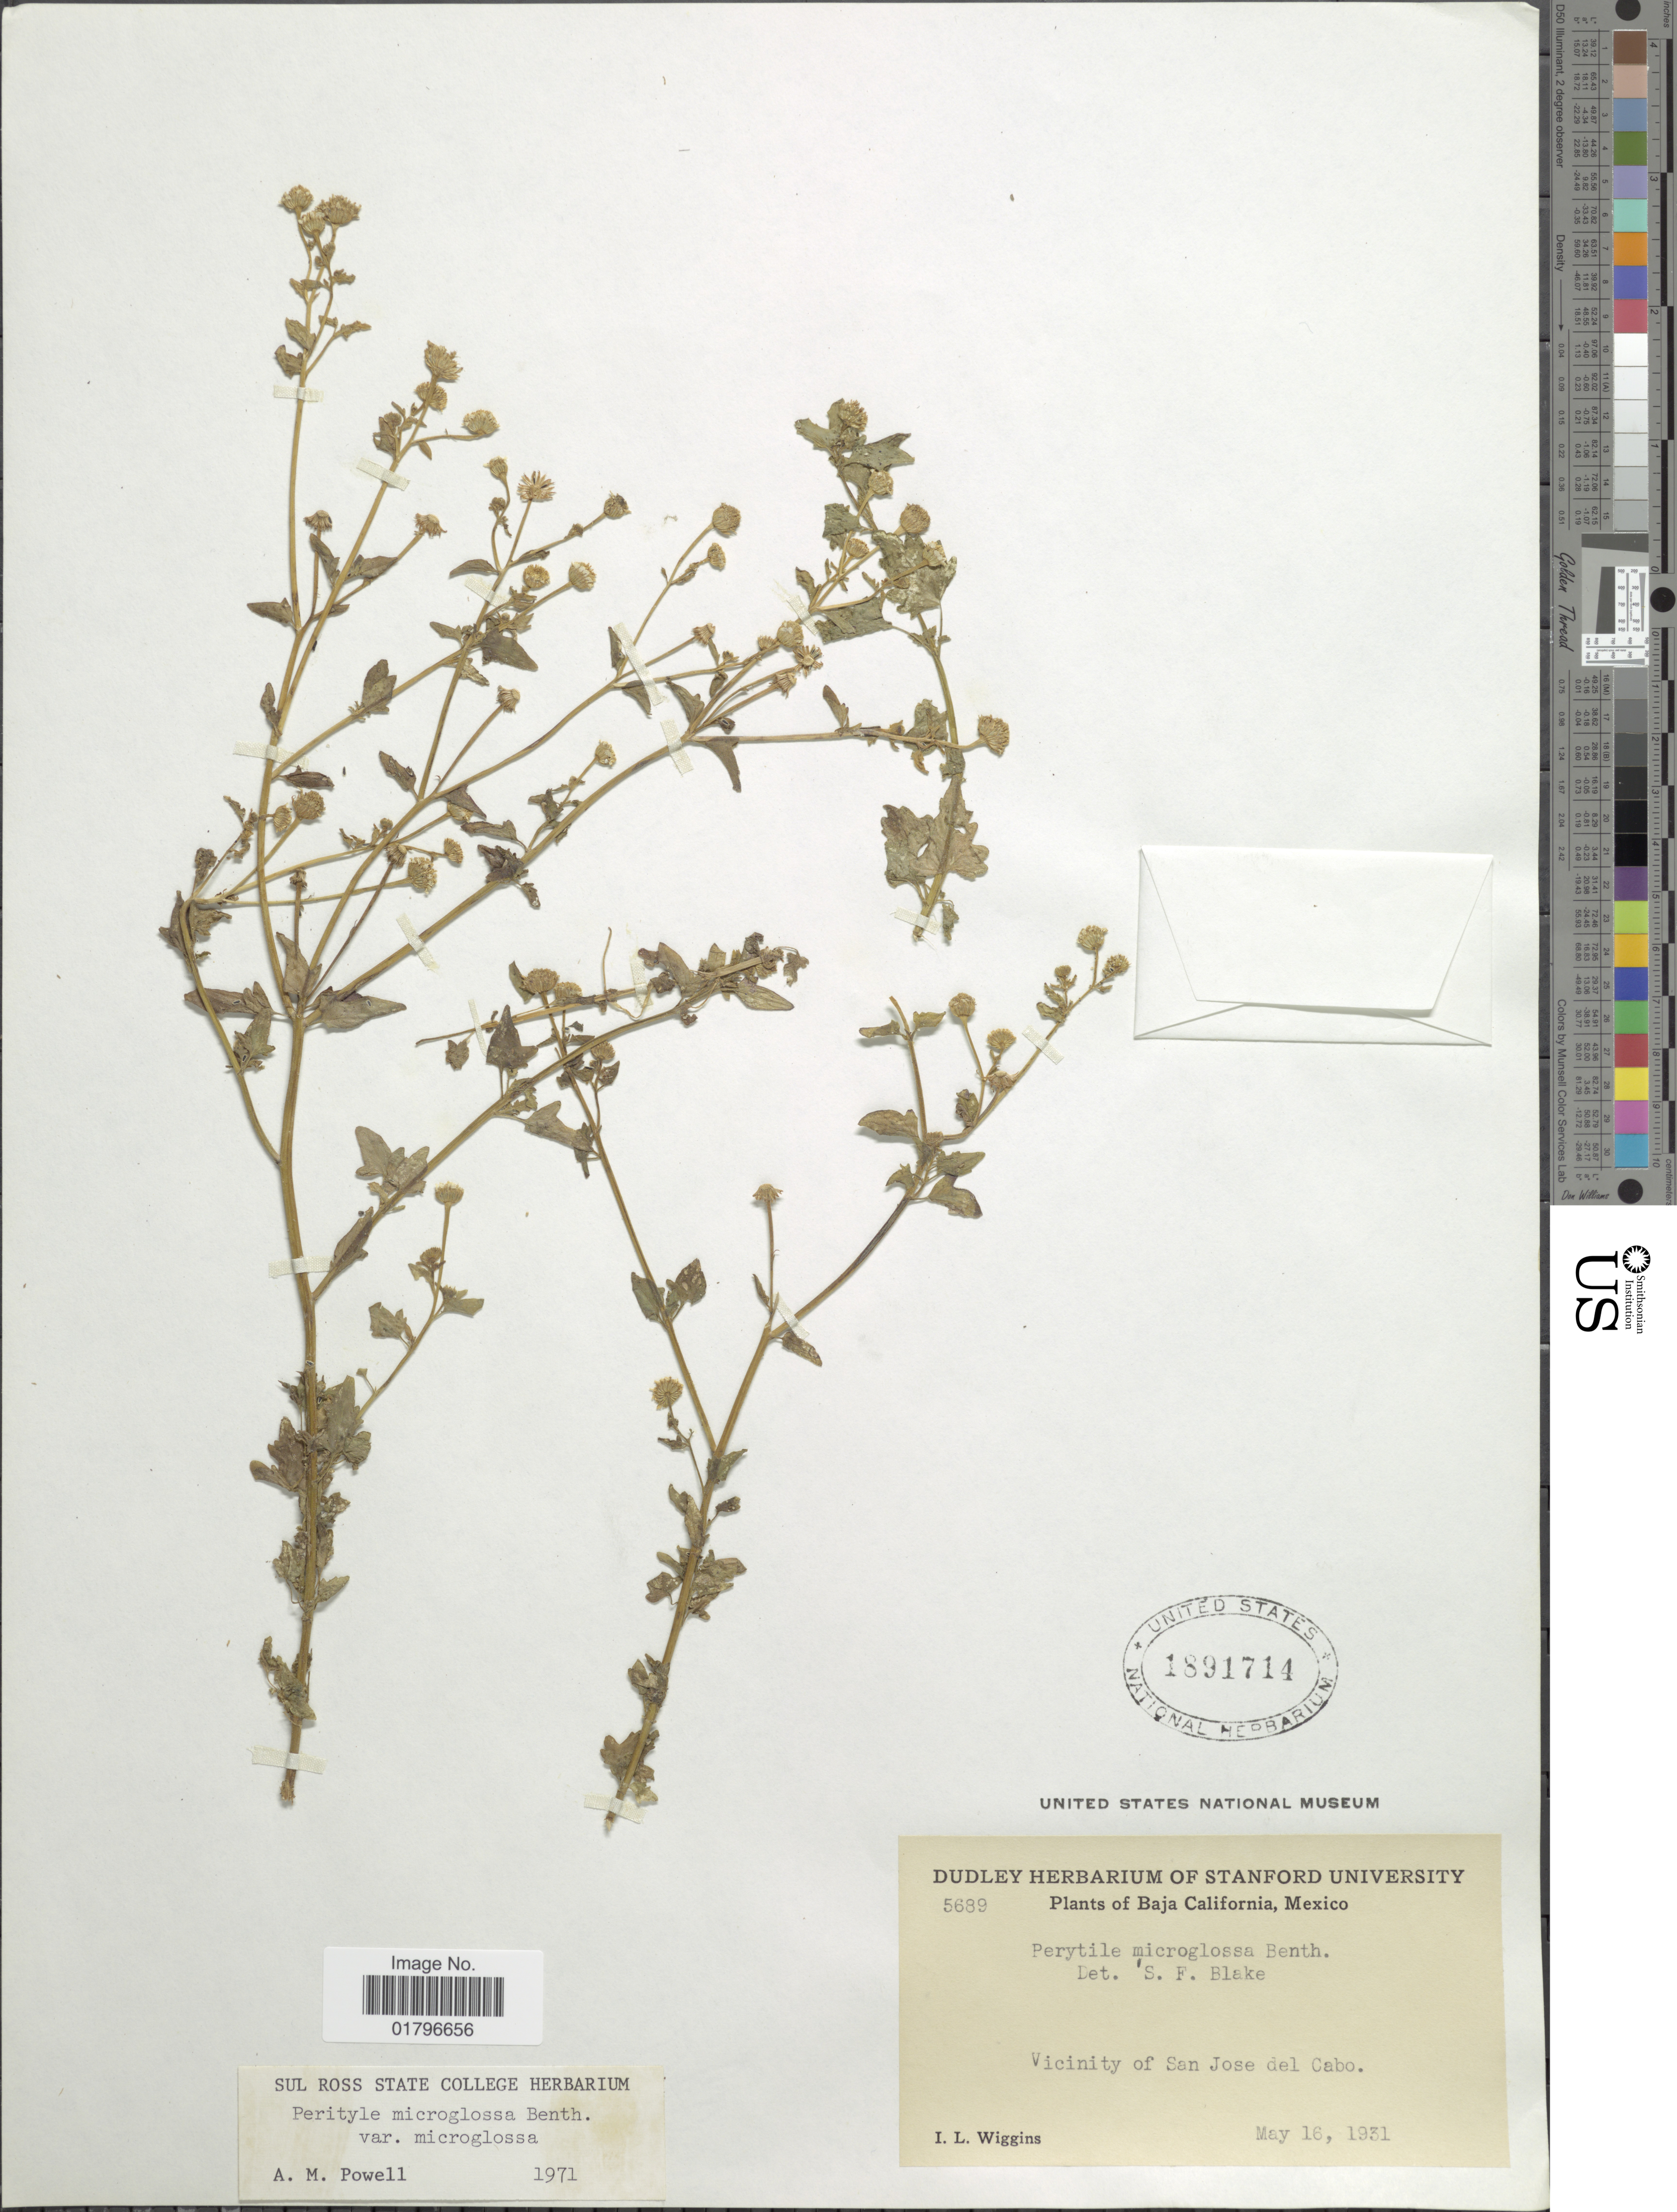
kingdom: Plantae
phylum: Tracheophyta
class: Magnoliopsida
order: Asterales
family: Asteraceae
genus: Perityle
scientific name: Perityle microglossa var. microglossa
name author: Benth.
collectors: I. L. Wiggins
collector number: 5689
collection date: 1931-05-16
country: Mexico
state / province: Baja California Sur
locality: Vicinity of San Jose del Cabo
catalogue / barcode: US 1891714